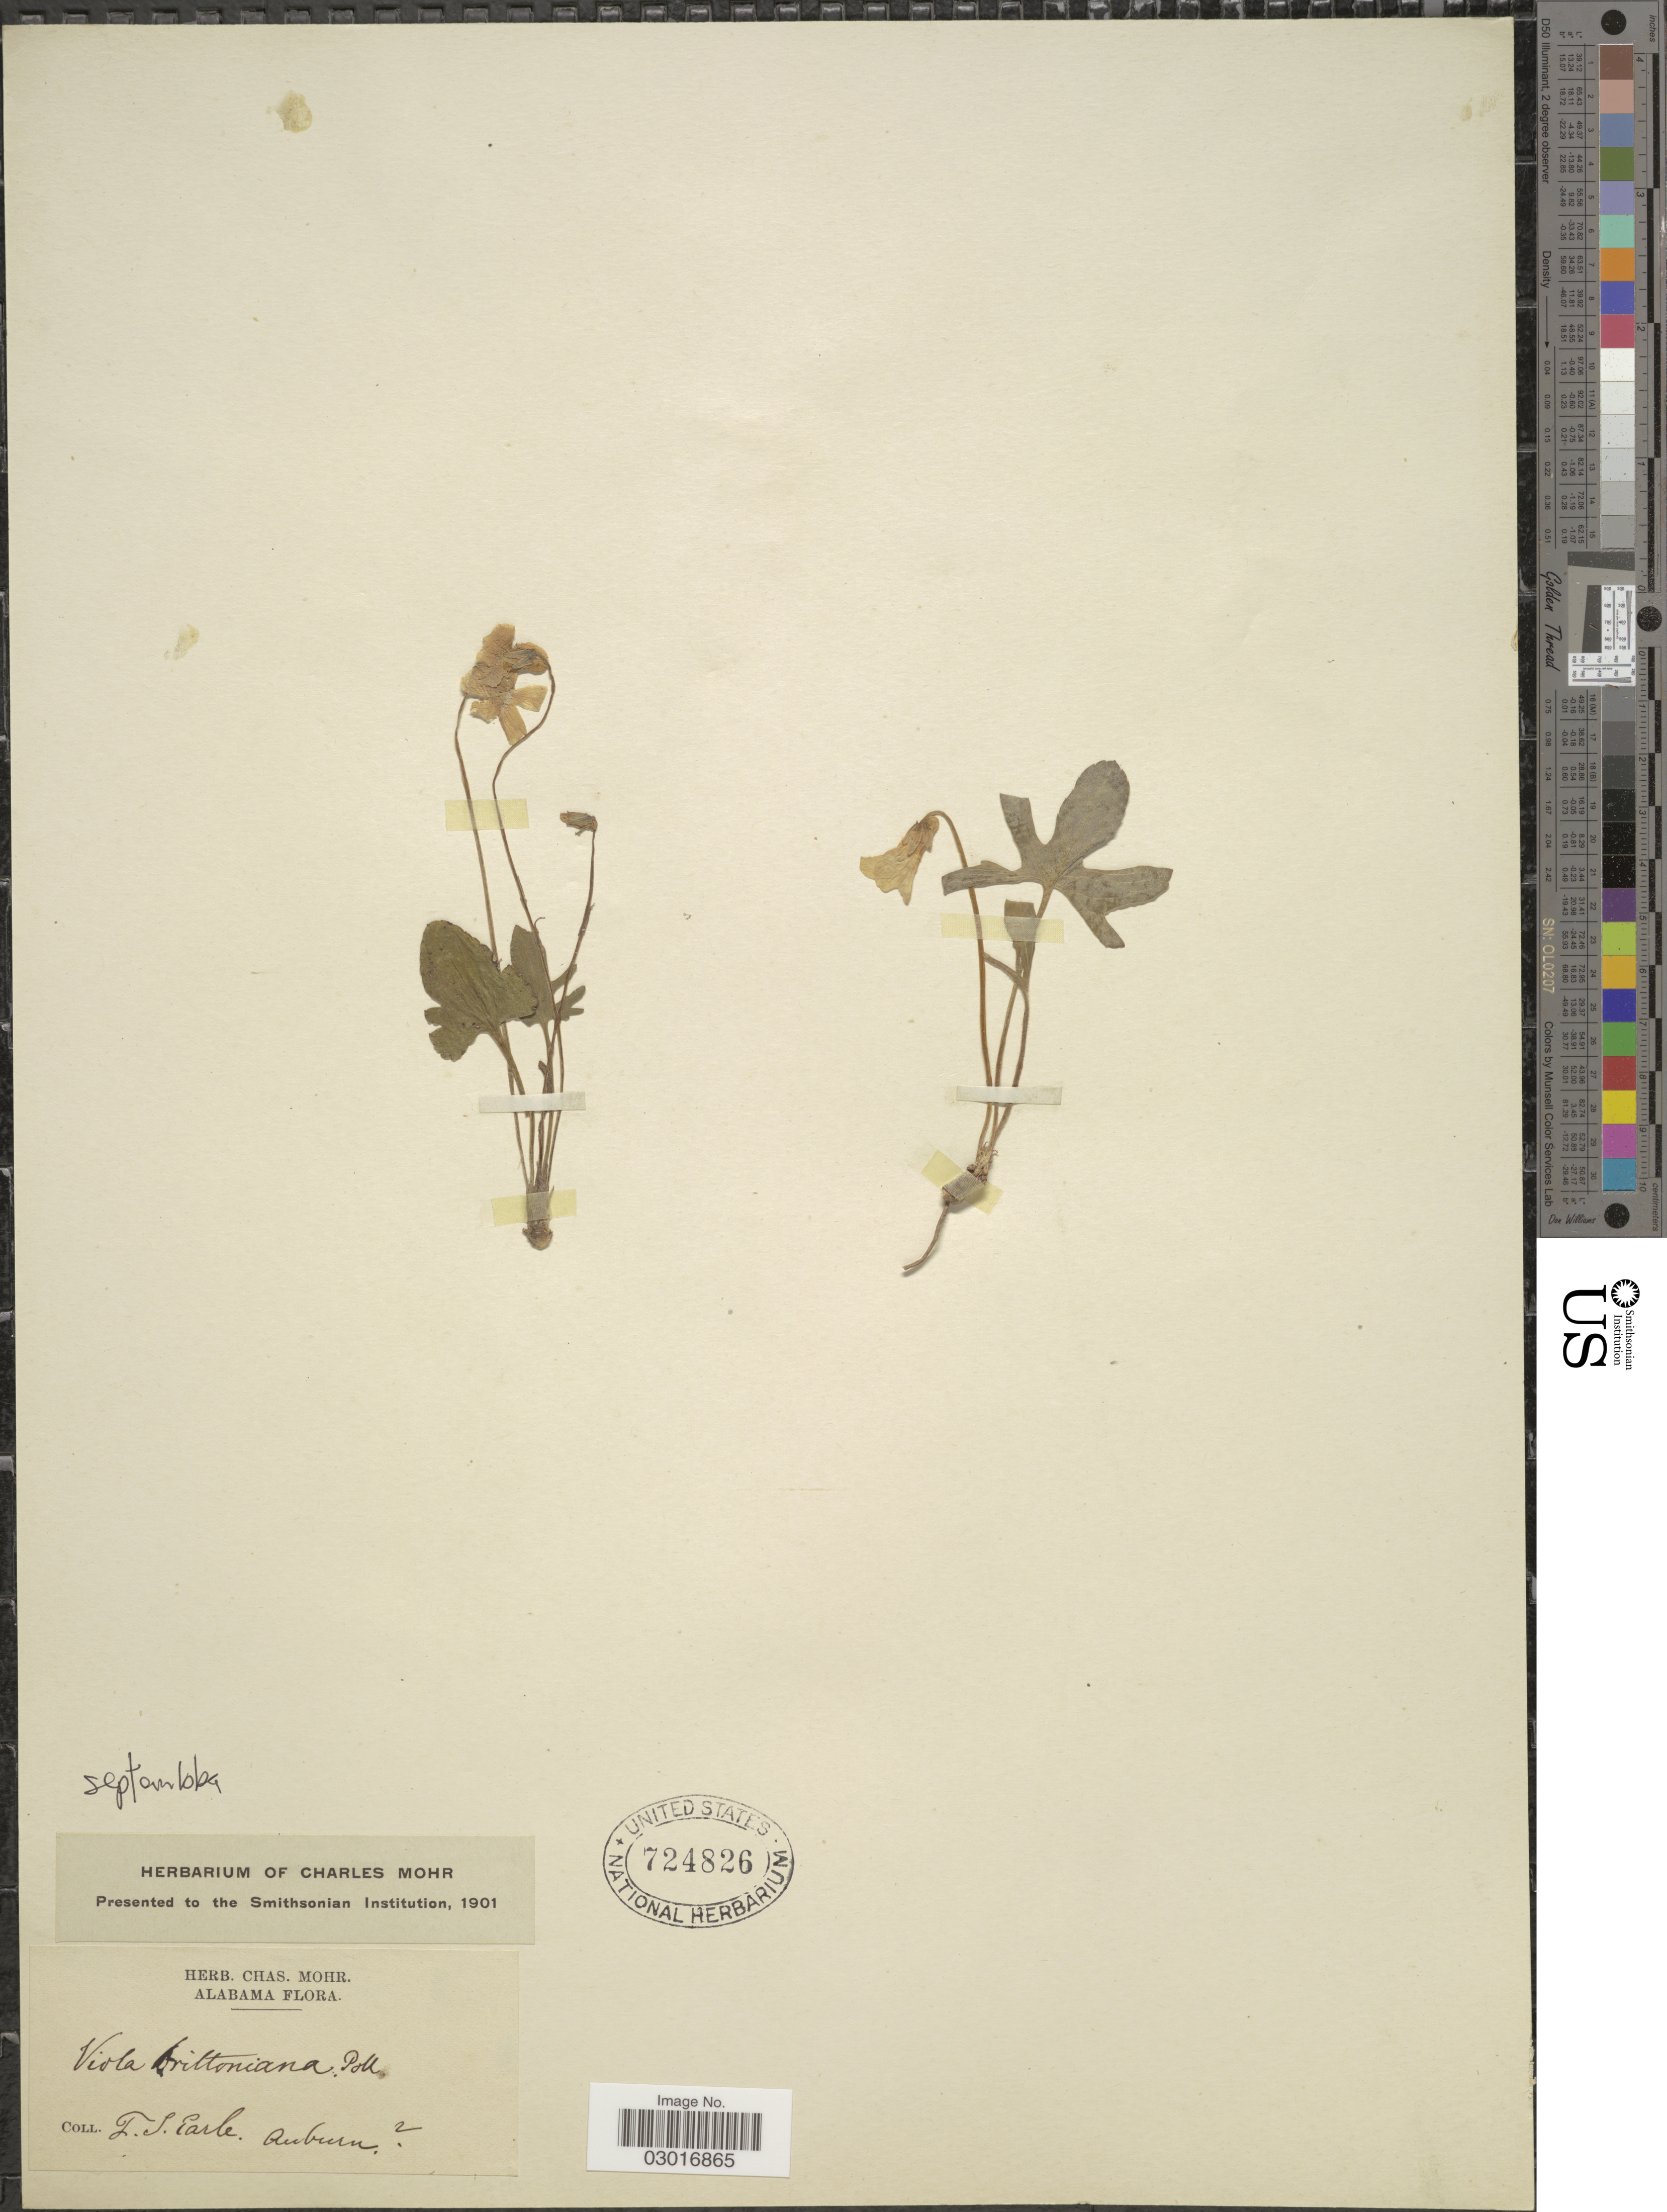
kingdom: Plantae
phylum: Tracheophyta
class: Magnoliopsida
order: Malpighiales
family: Violaceae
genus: Viola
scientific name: Viola septemloba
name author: LeConte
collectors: F. S. Earle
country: United States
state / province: Alabama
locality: Auburn [unsure placement].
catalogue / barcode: US 724826